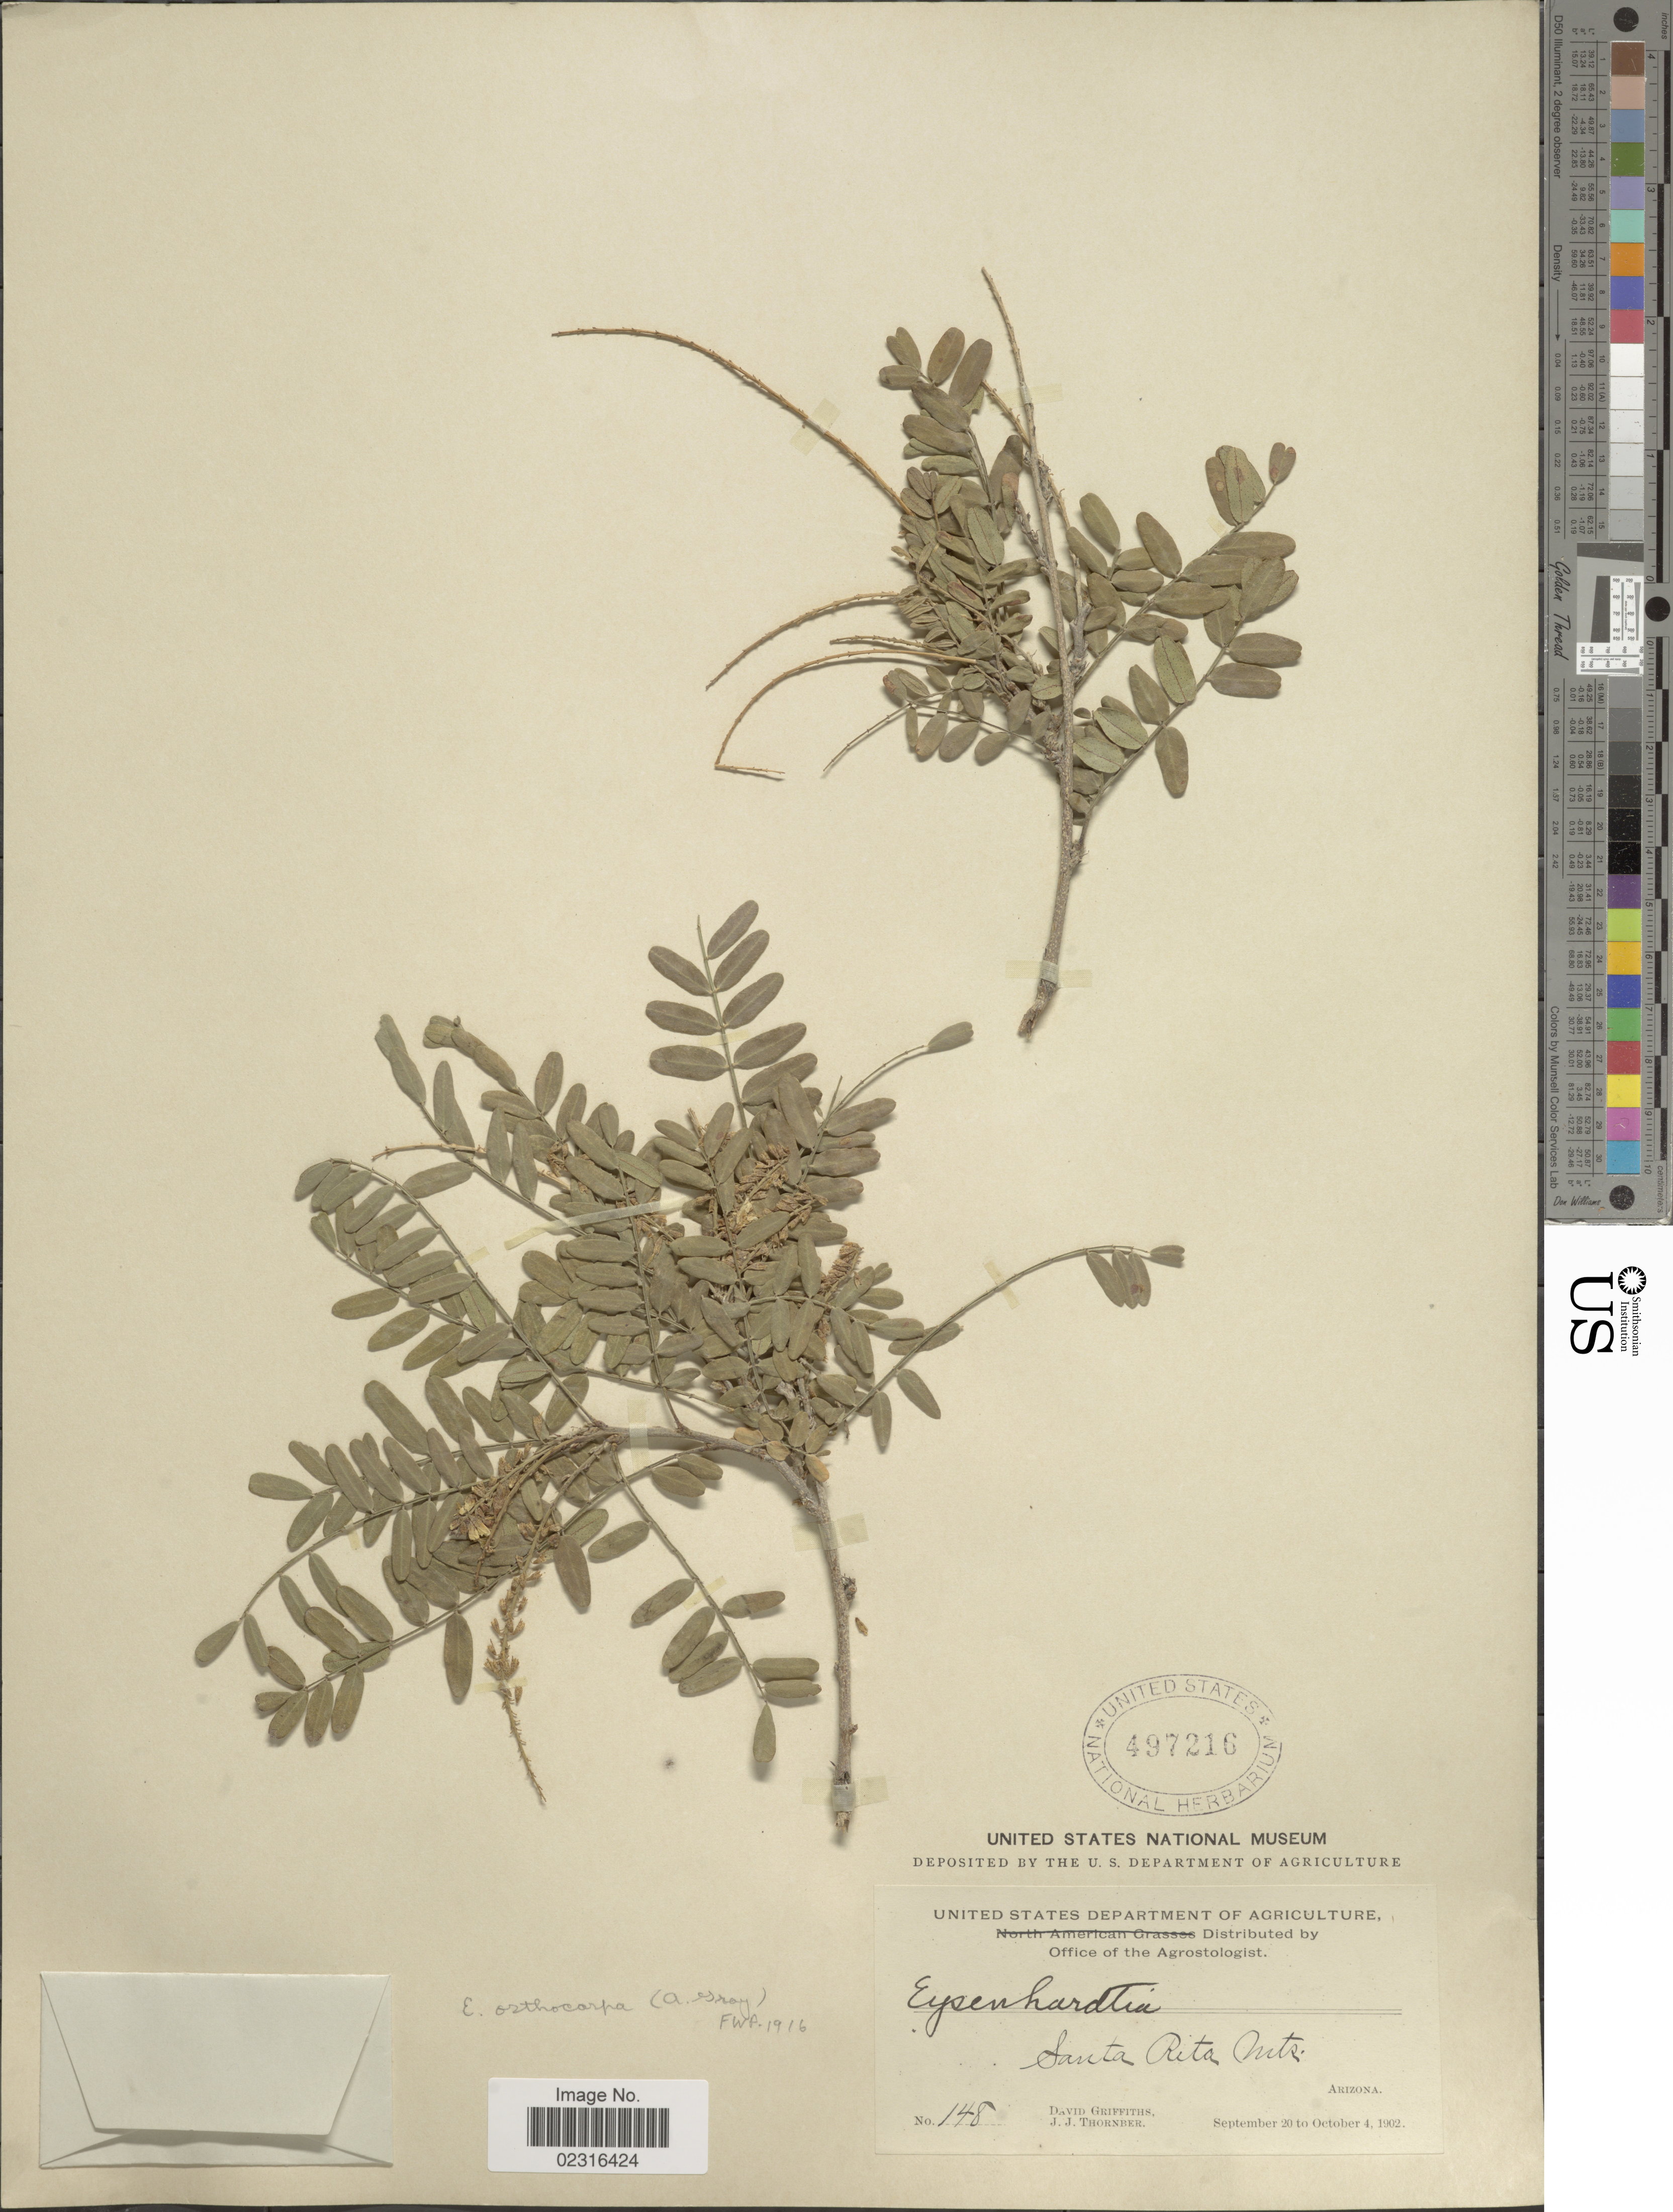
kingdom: Plantae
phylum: Tracheophyta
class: Magnoliopsida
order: Fabales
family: Fabaceae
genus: Eysenhardtia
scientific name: Eysenhardtia orthocarpa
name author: (A. Gray) S. Watson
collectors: D. Griffiths & J. Thornber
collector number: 148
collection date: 1902-09-20/1902-10-04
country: United States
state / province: Arizona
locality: Santa Rita Mts.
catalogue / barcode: US 497216